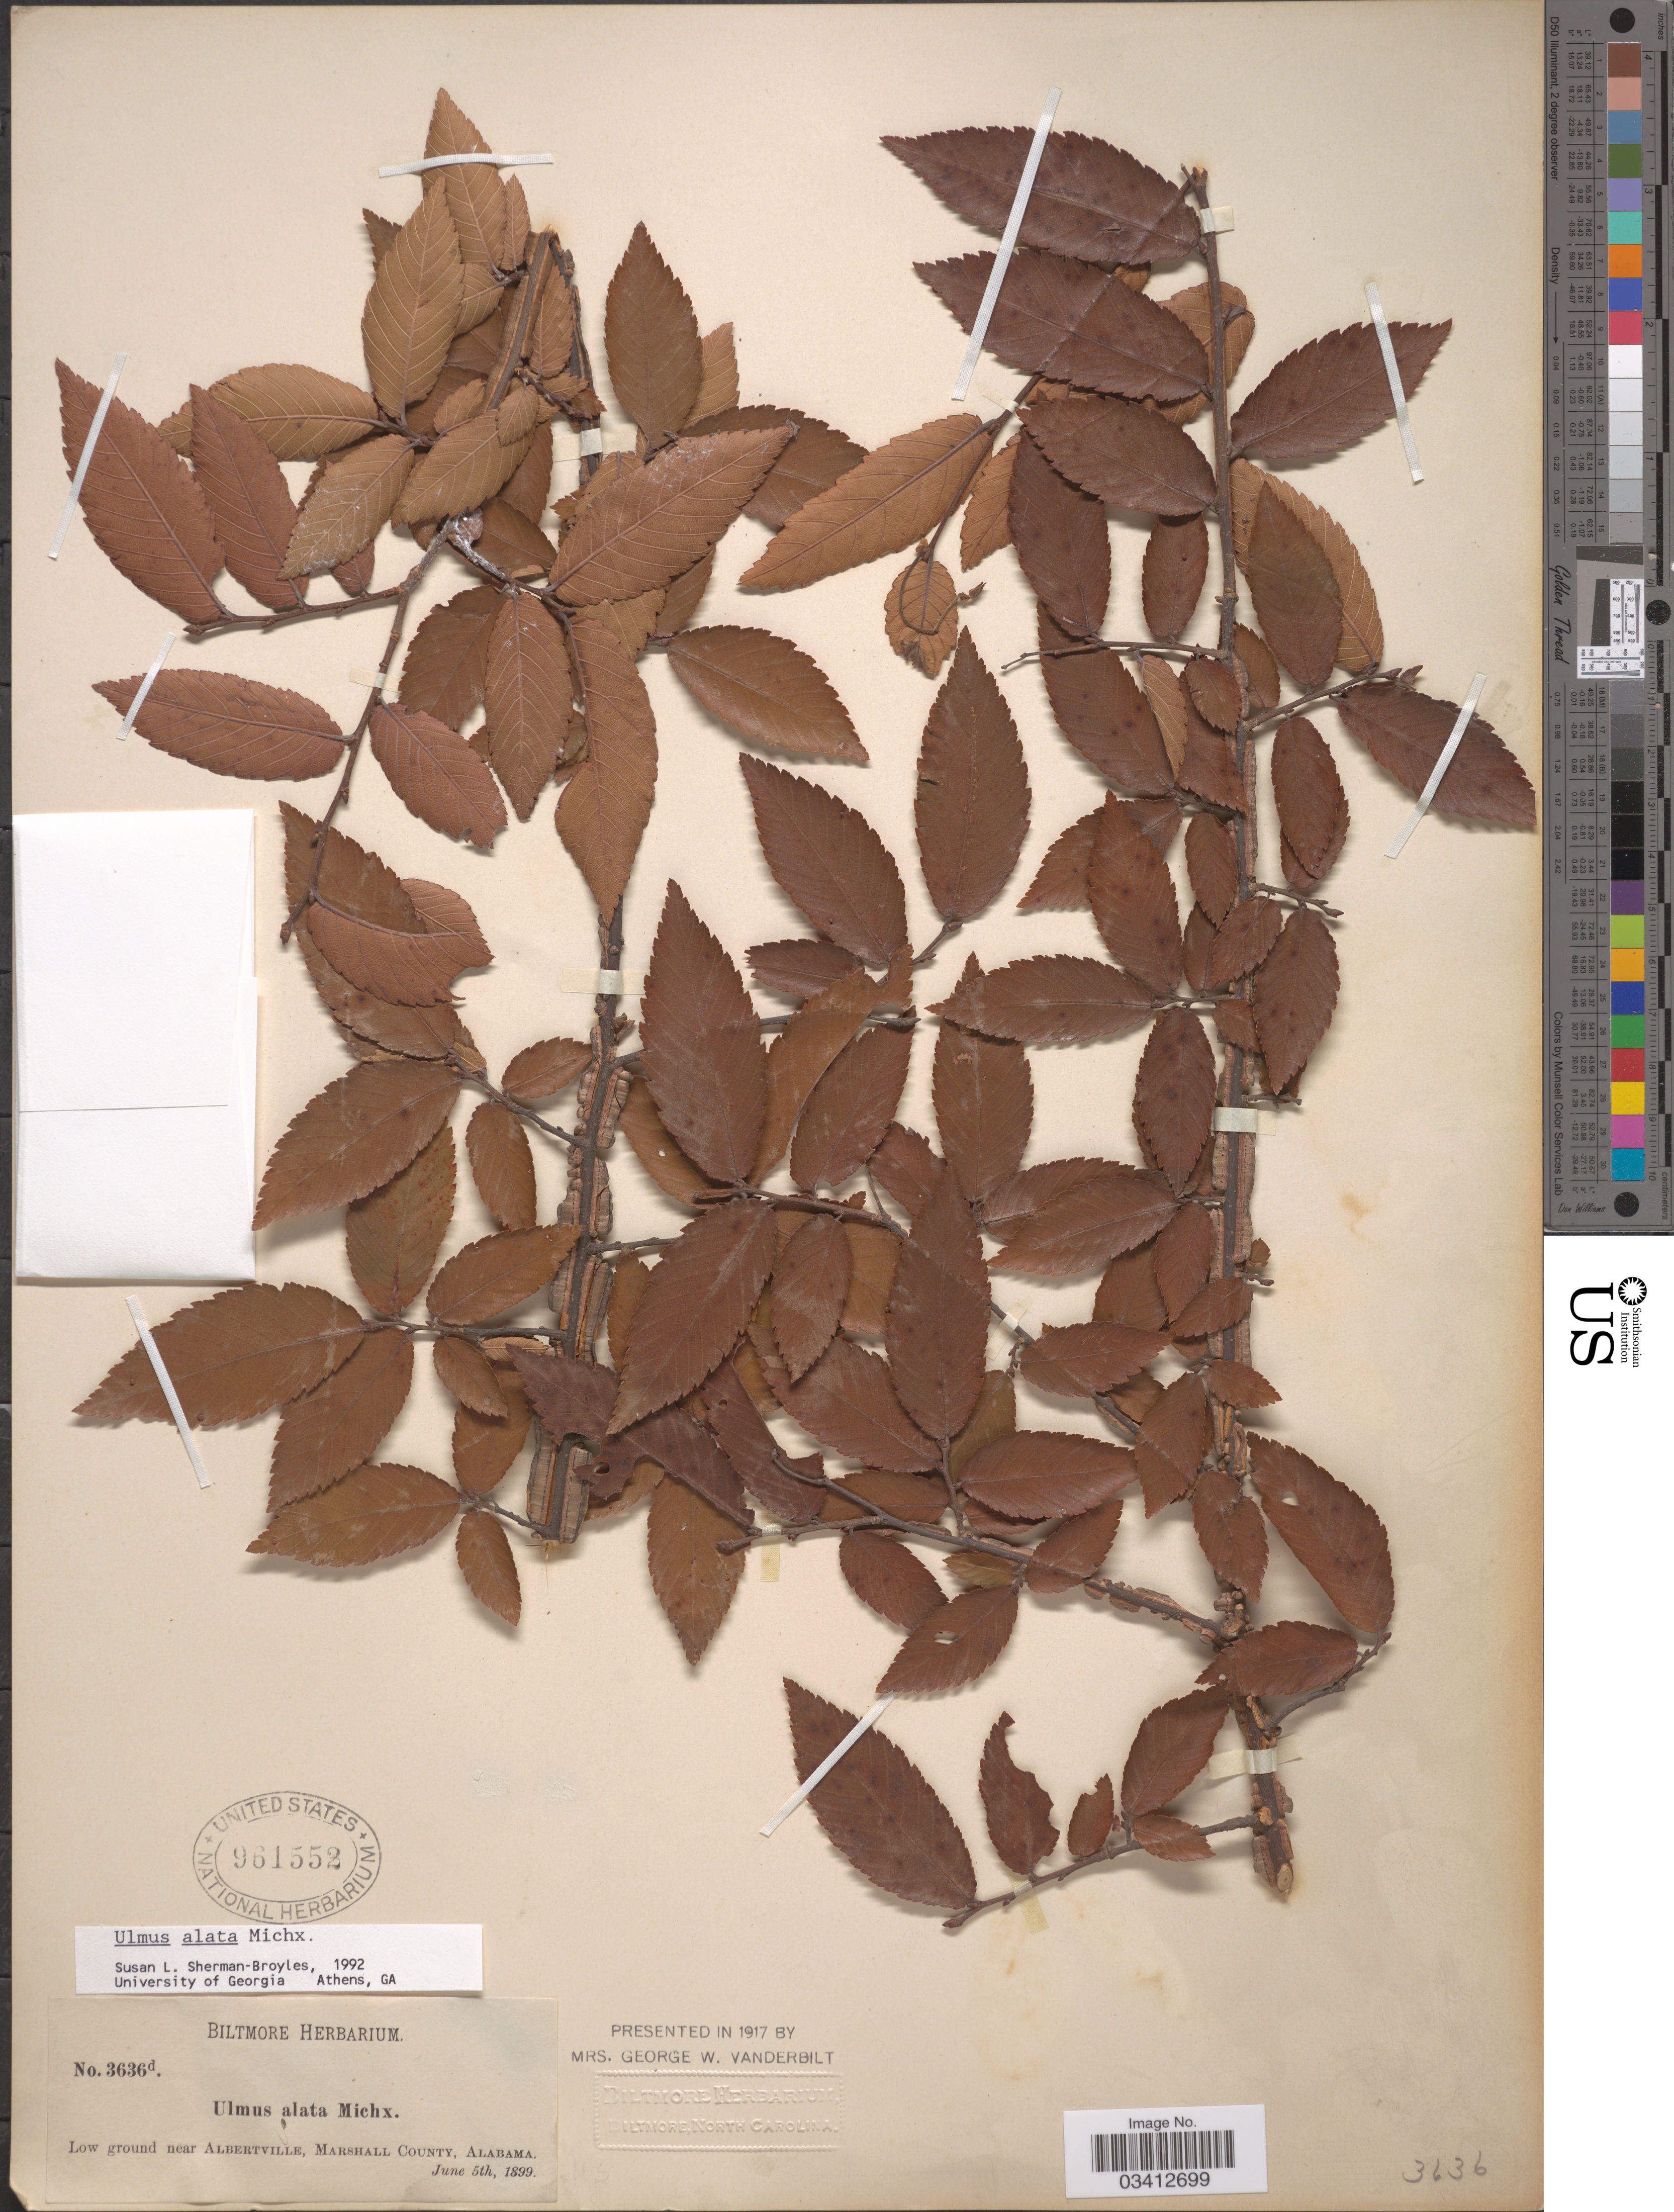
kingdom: Plantae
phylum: Tracheophyta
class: Magnoliopsida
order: Rosales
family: Ulmaceae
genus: Ulmus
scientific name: Ulmus alata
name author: Michx.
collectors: ex herb. Biltmore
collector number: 3636d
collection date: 1899-06-05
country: United States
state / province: Alabama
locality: Near Albertville, Marshall County.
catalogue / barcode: US 961552